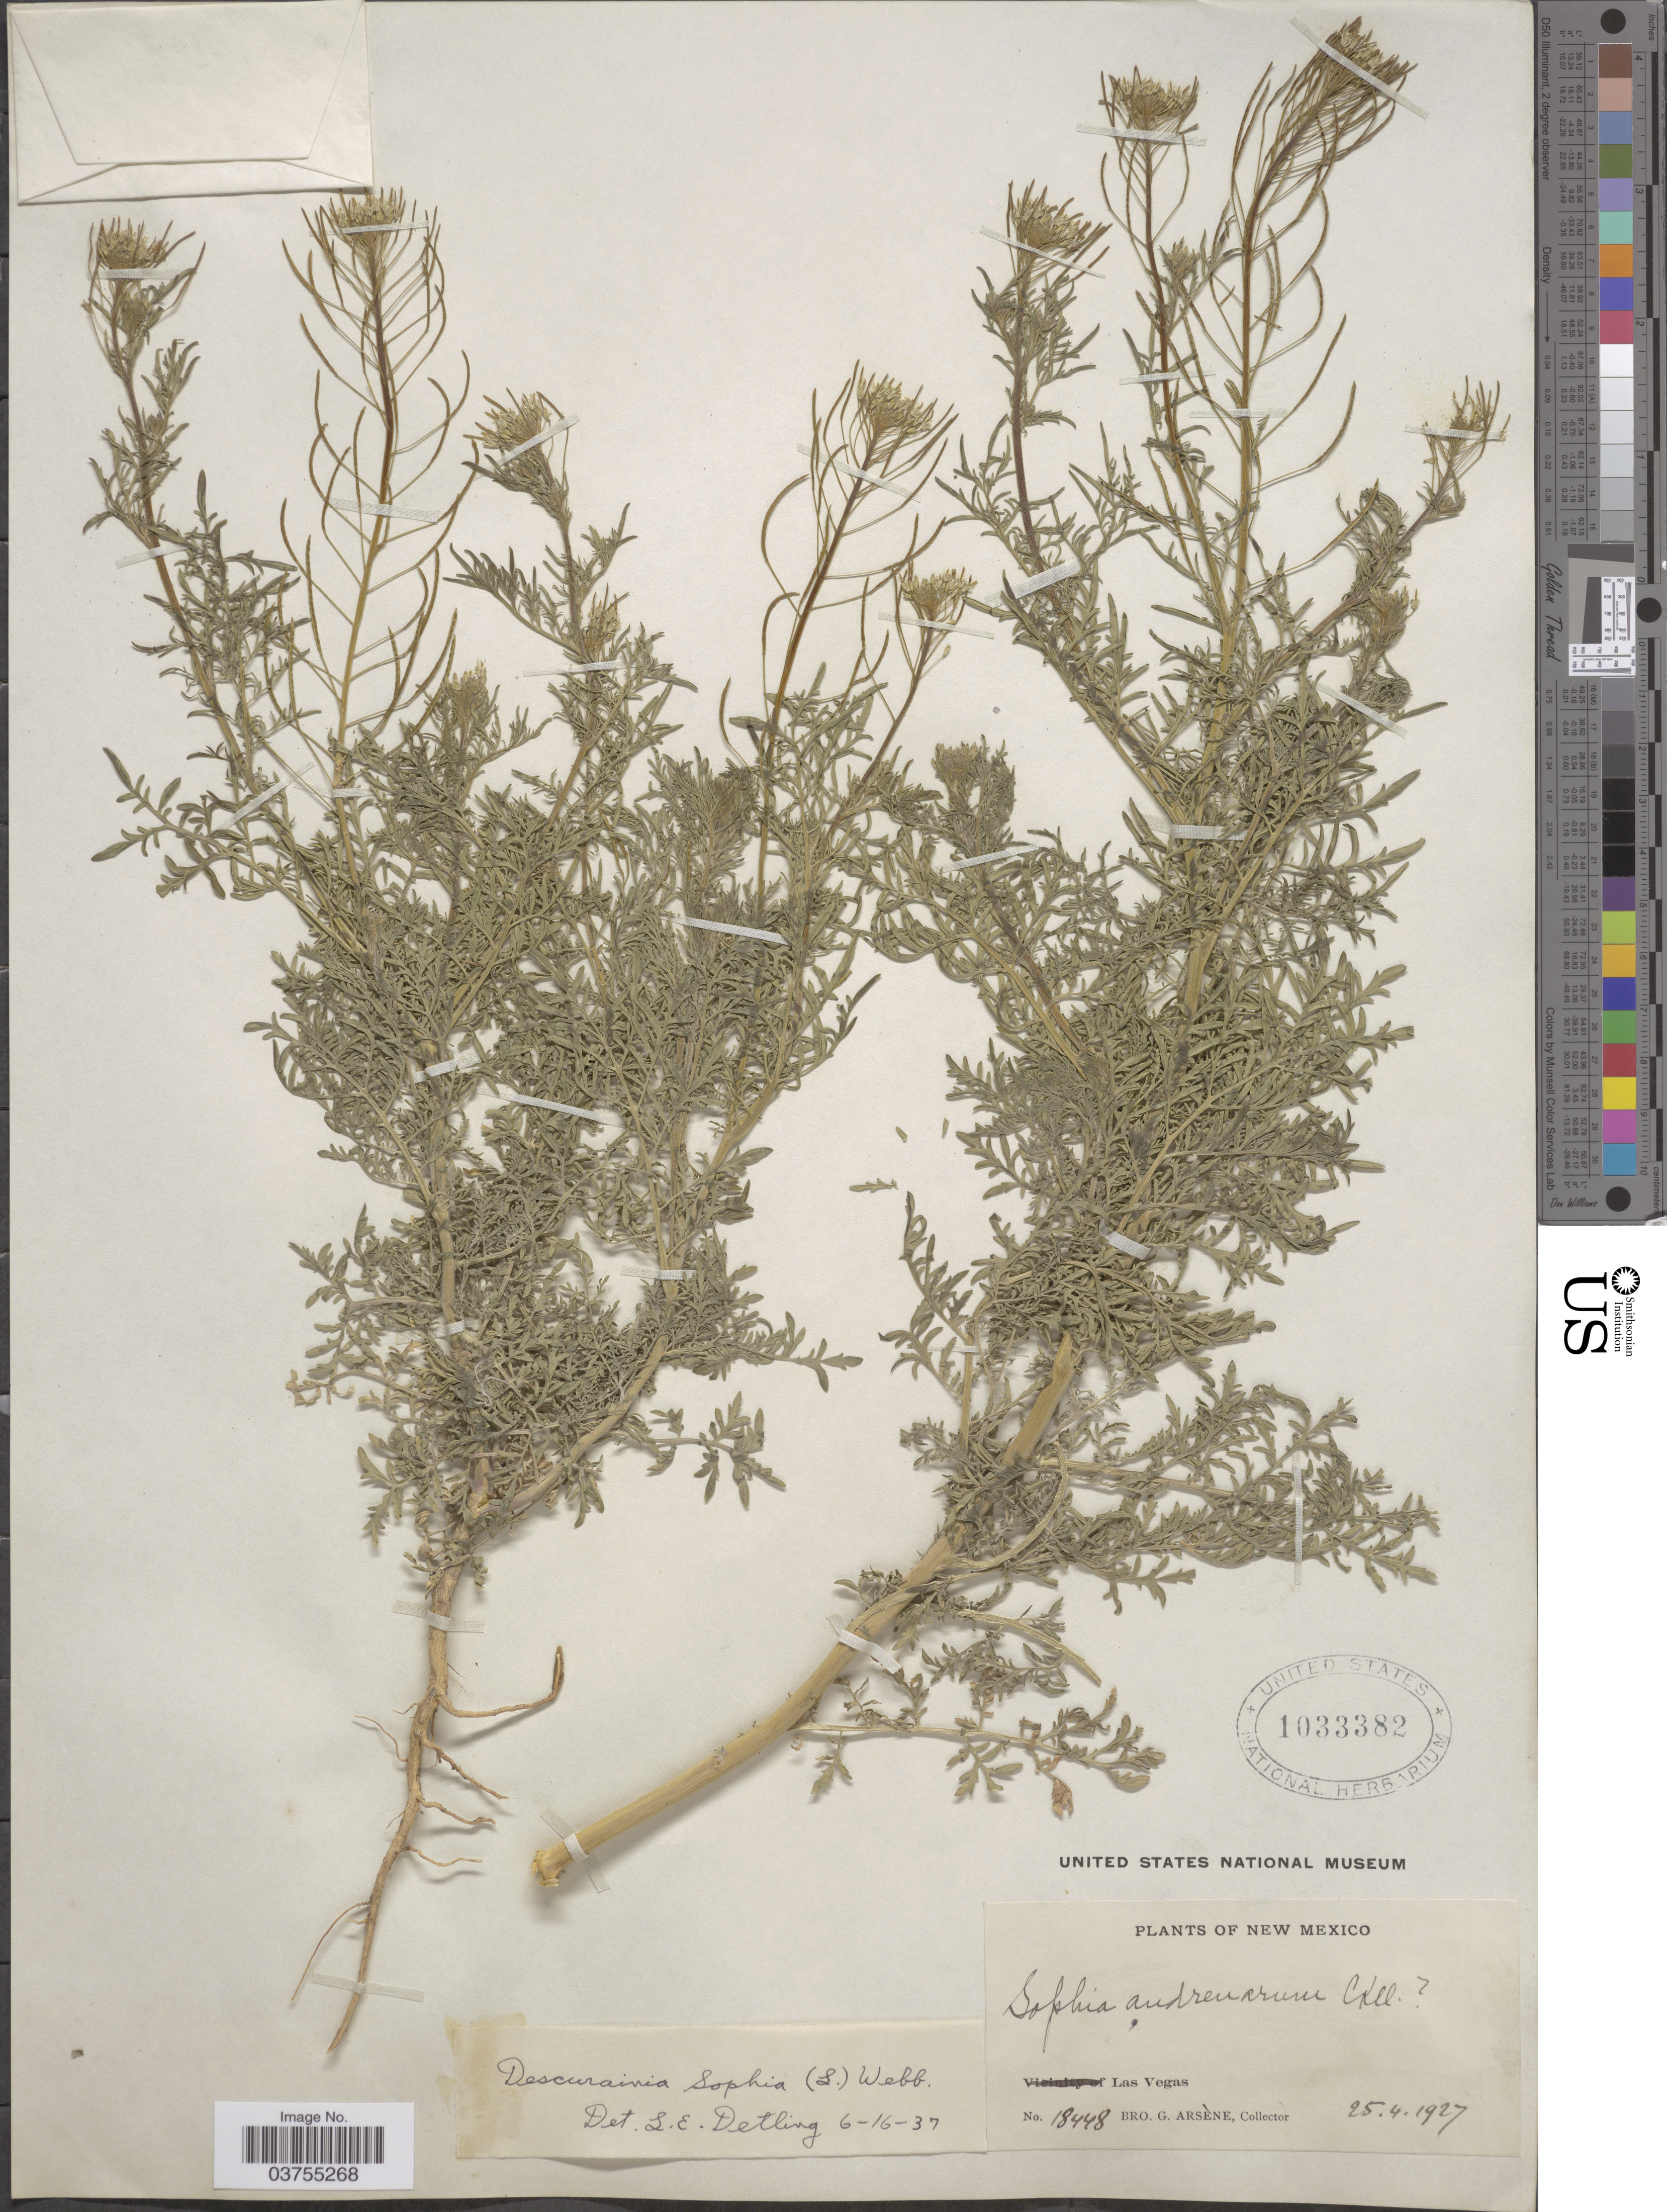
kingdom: Plantae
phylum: Tracheophyta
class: Magnoliopsida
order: Brassicales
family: Brassicaceae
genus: Descurainia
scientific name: Descurainia sophia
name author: (L.) Webb ex Prantl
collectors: Bro. G. Arsène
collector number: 18448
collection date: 1927-04-25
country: United States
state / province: New Mexico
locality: Las Vegas.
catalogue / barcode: US 1033382